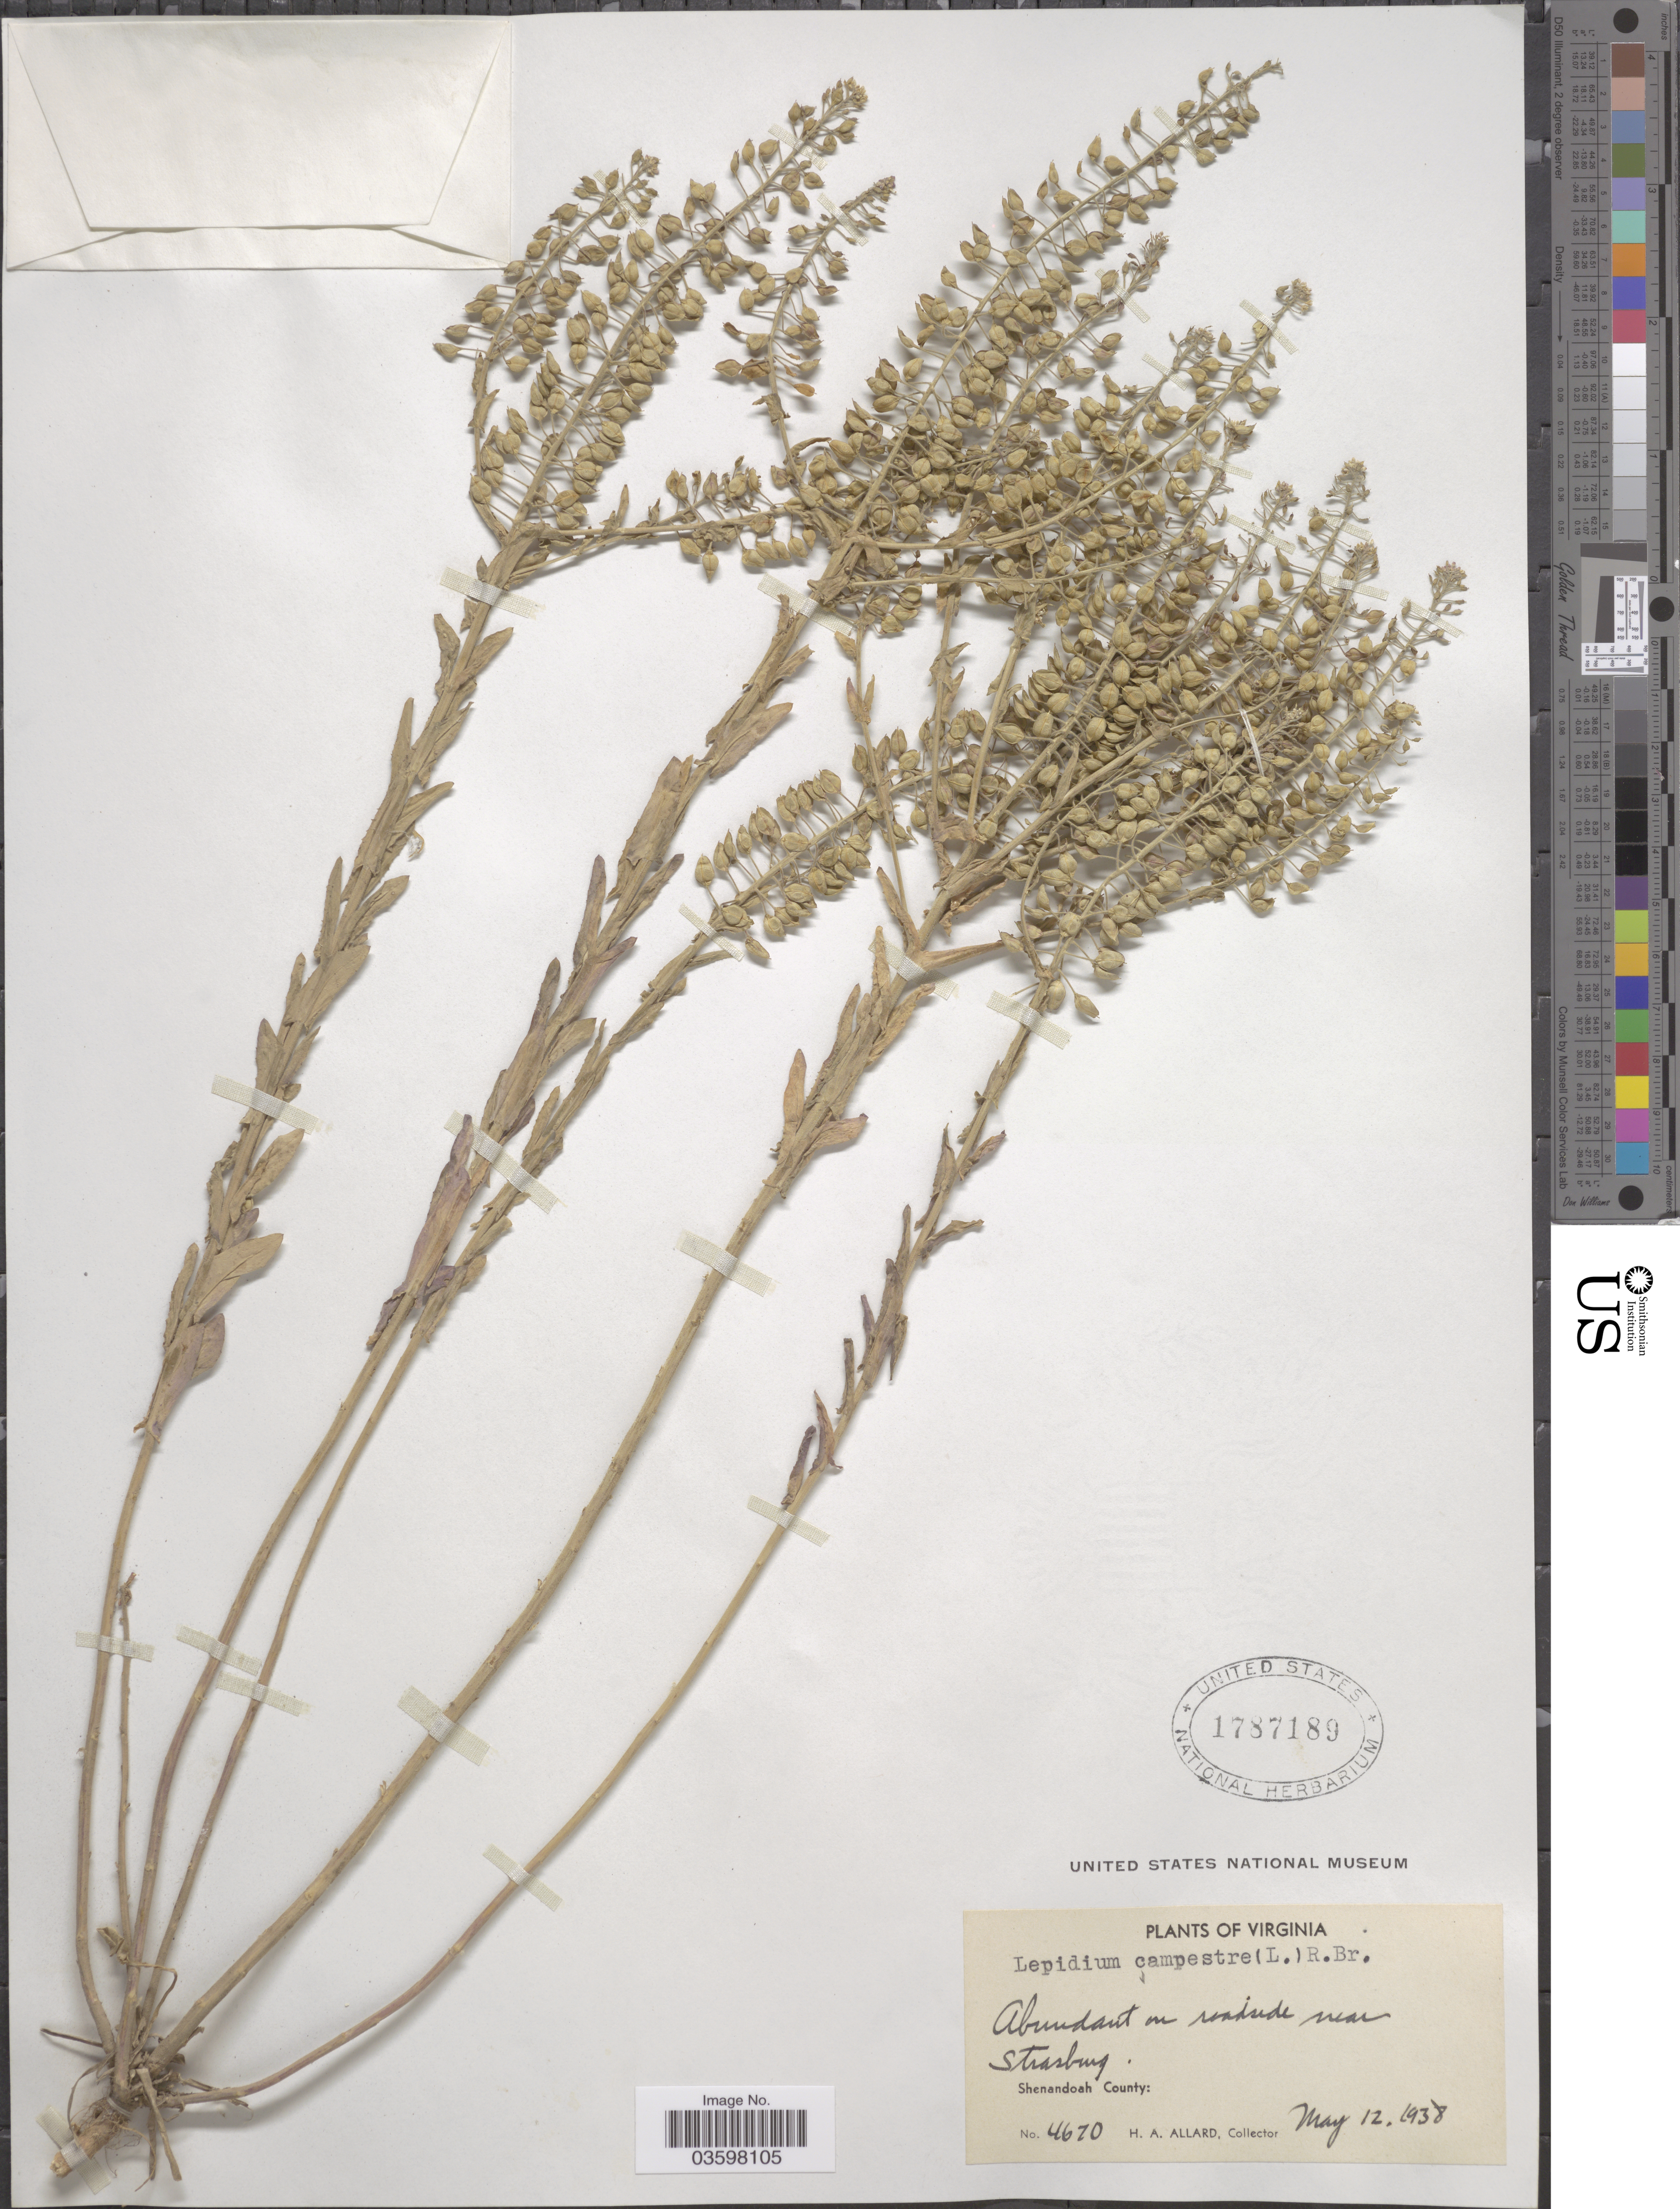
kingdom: Plantae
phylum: Tracheophyta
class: Magnoliopsida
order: Brassicales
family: Brassicaceae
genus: Lepidium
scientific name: Lepidium campestre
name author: (L.) W.T. Aiton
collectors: H. A. Allard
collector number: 4670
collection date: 1938-05-12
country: United States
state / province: Virginia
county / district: Shenandoah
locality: Strasburg. Shenandoah County.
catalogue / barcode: US 1787189